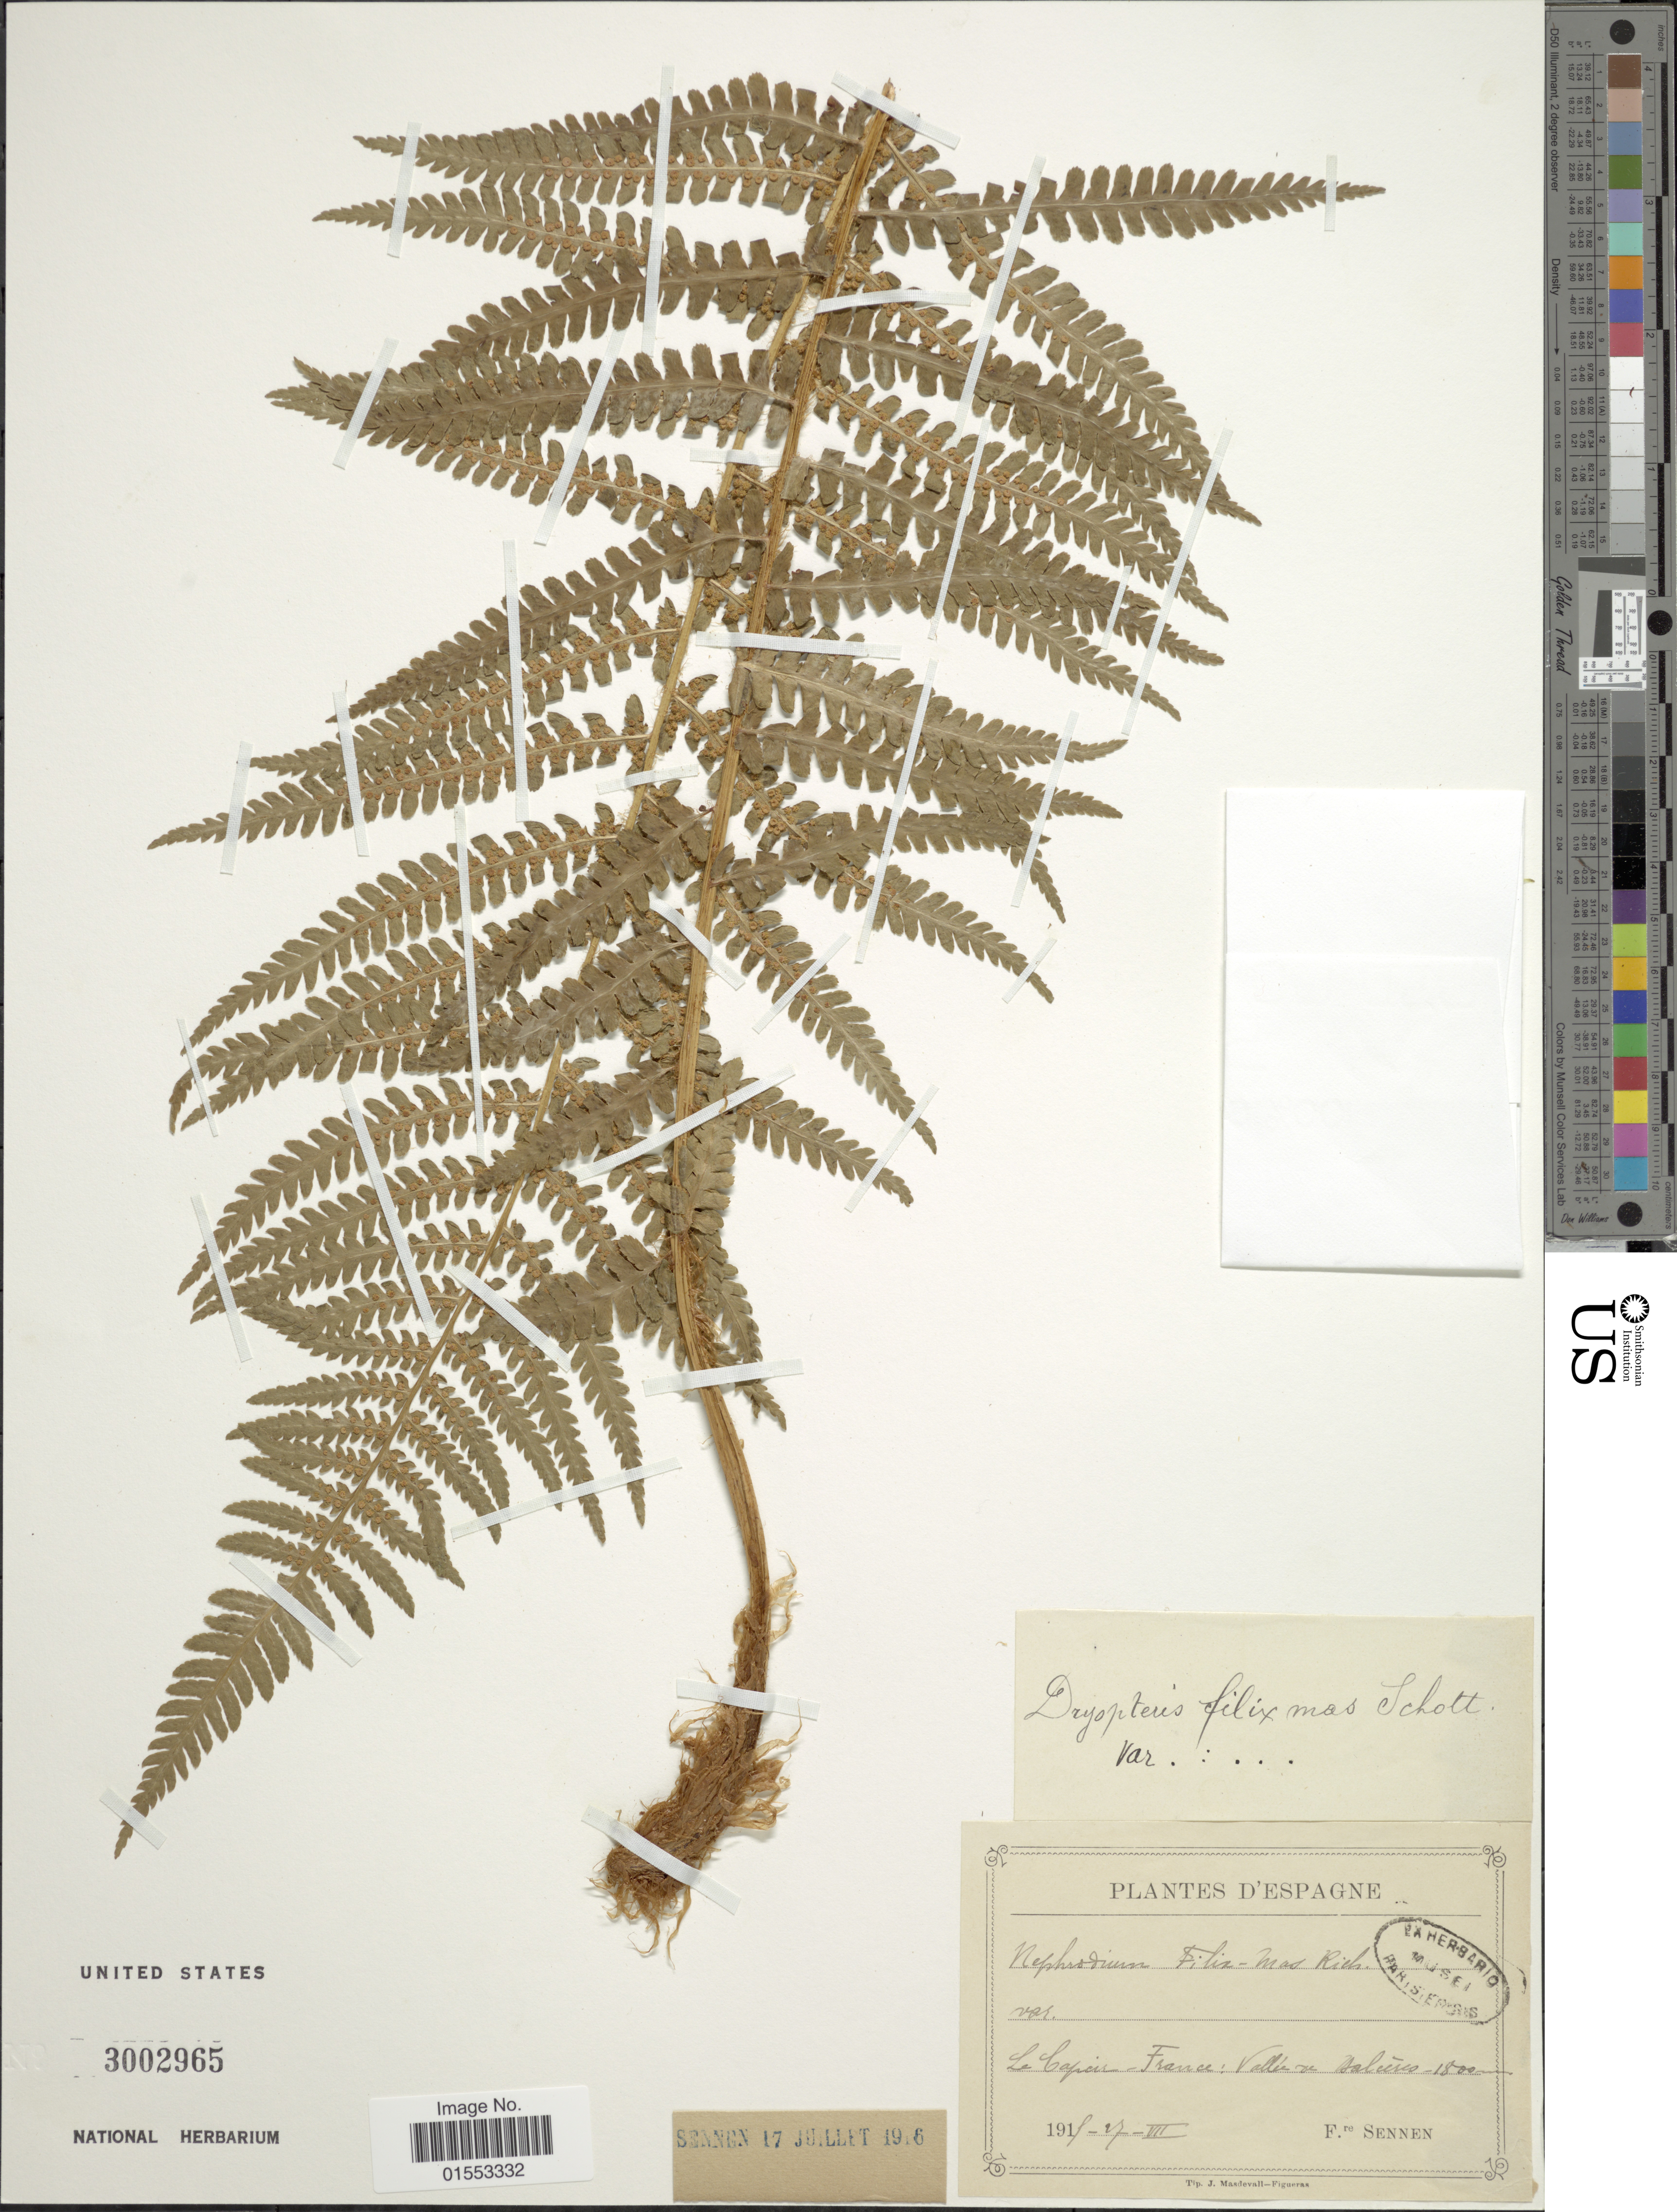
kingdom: Plantae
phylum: Tracheophyta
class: Polypodiopsida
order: Polypodiales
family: Dryopteridaceae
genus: Dryopteris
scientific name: Dryopteris filix-mas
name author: (L.) Schott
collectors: E. Sennen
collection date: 1915-07-27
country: France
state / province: Occitanie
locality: D'Espagne. La Capcir-France: Vallée de Balsere (llac Balsere)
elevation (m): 1800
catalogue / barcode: US 3002965